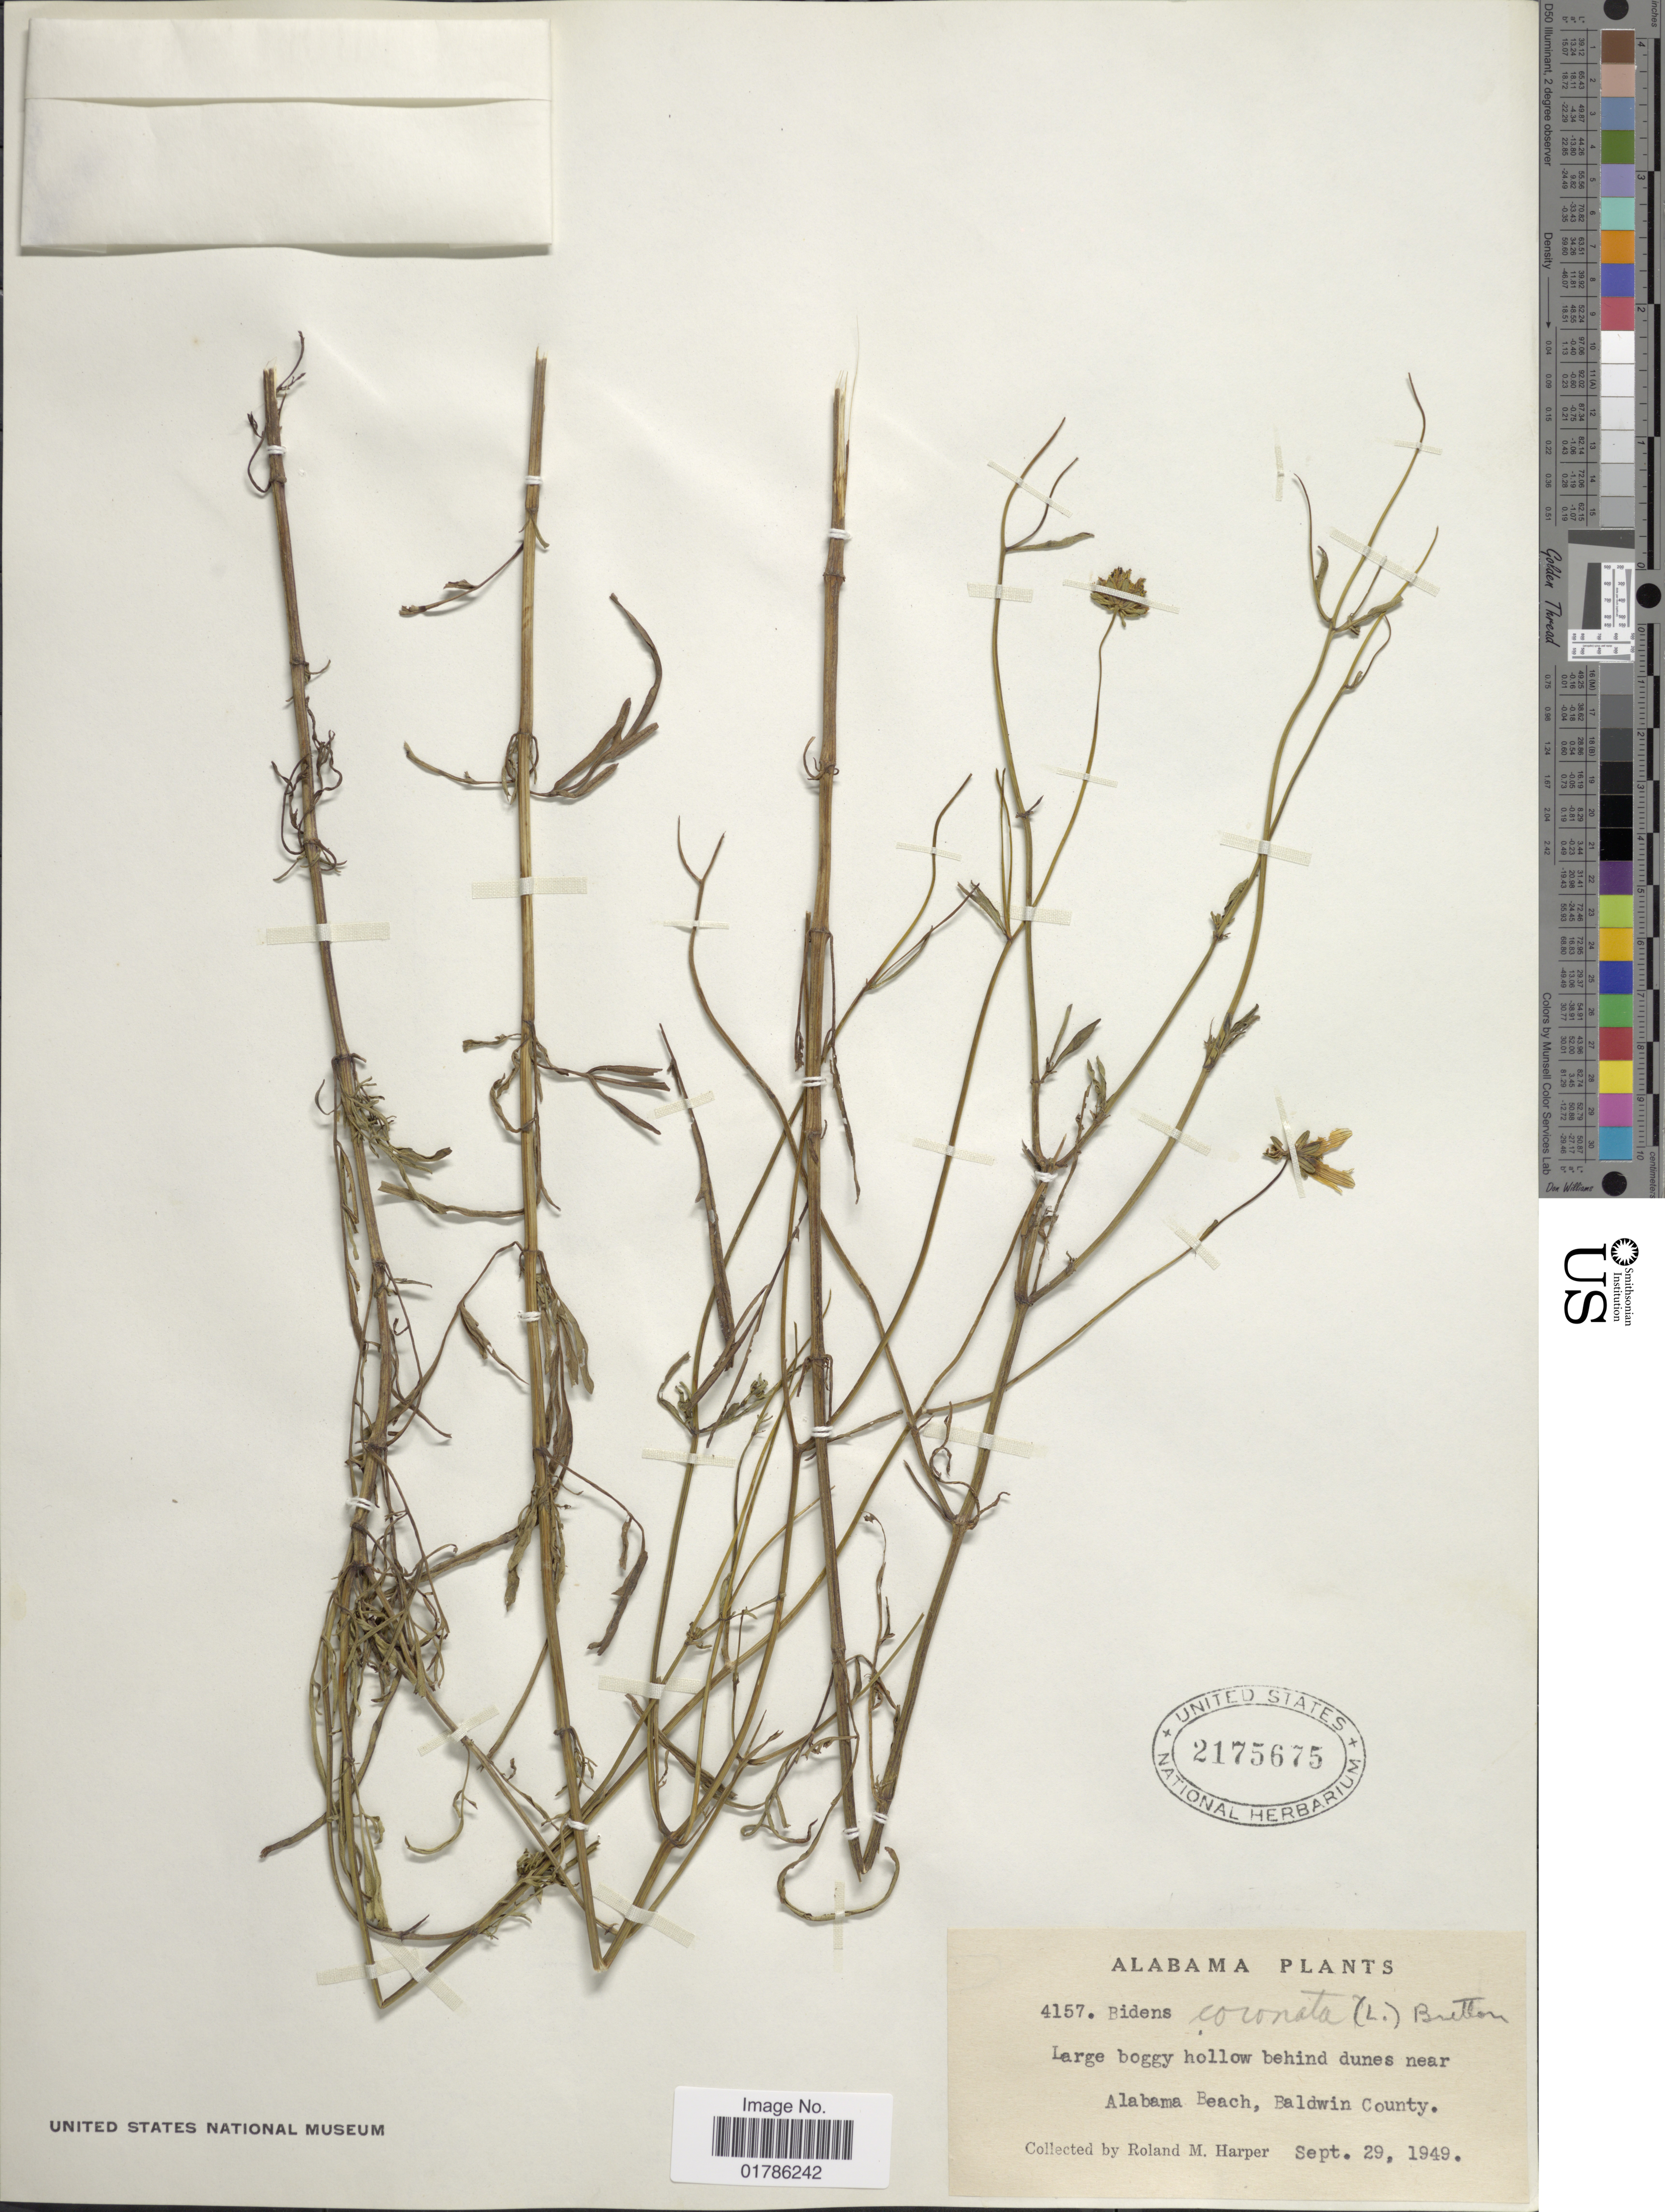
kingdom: Plantae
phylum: Tracheophyta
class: Magnoliopsida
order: Asterales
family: Asteraceae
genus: Bidens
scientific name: Bidens coronata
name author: (L.) Britton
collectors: R. M. Harper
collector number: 4157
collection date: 1949-09-29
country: United States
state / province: Alabama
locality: Near Alabama Beach, Baldwin County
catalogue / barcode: US 2175675